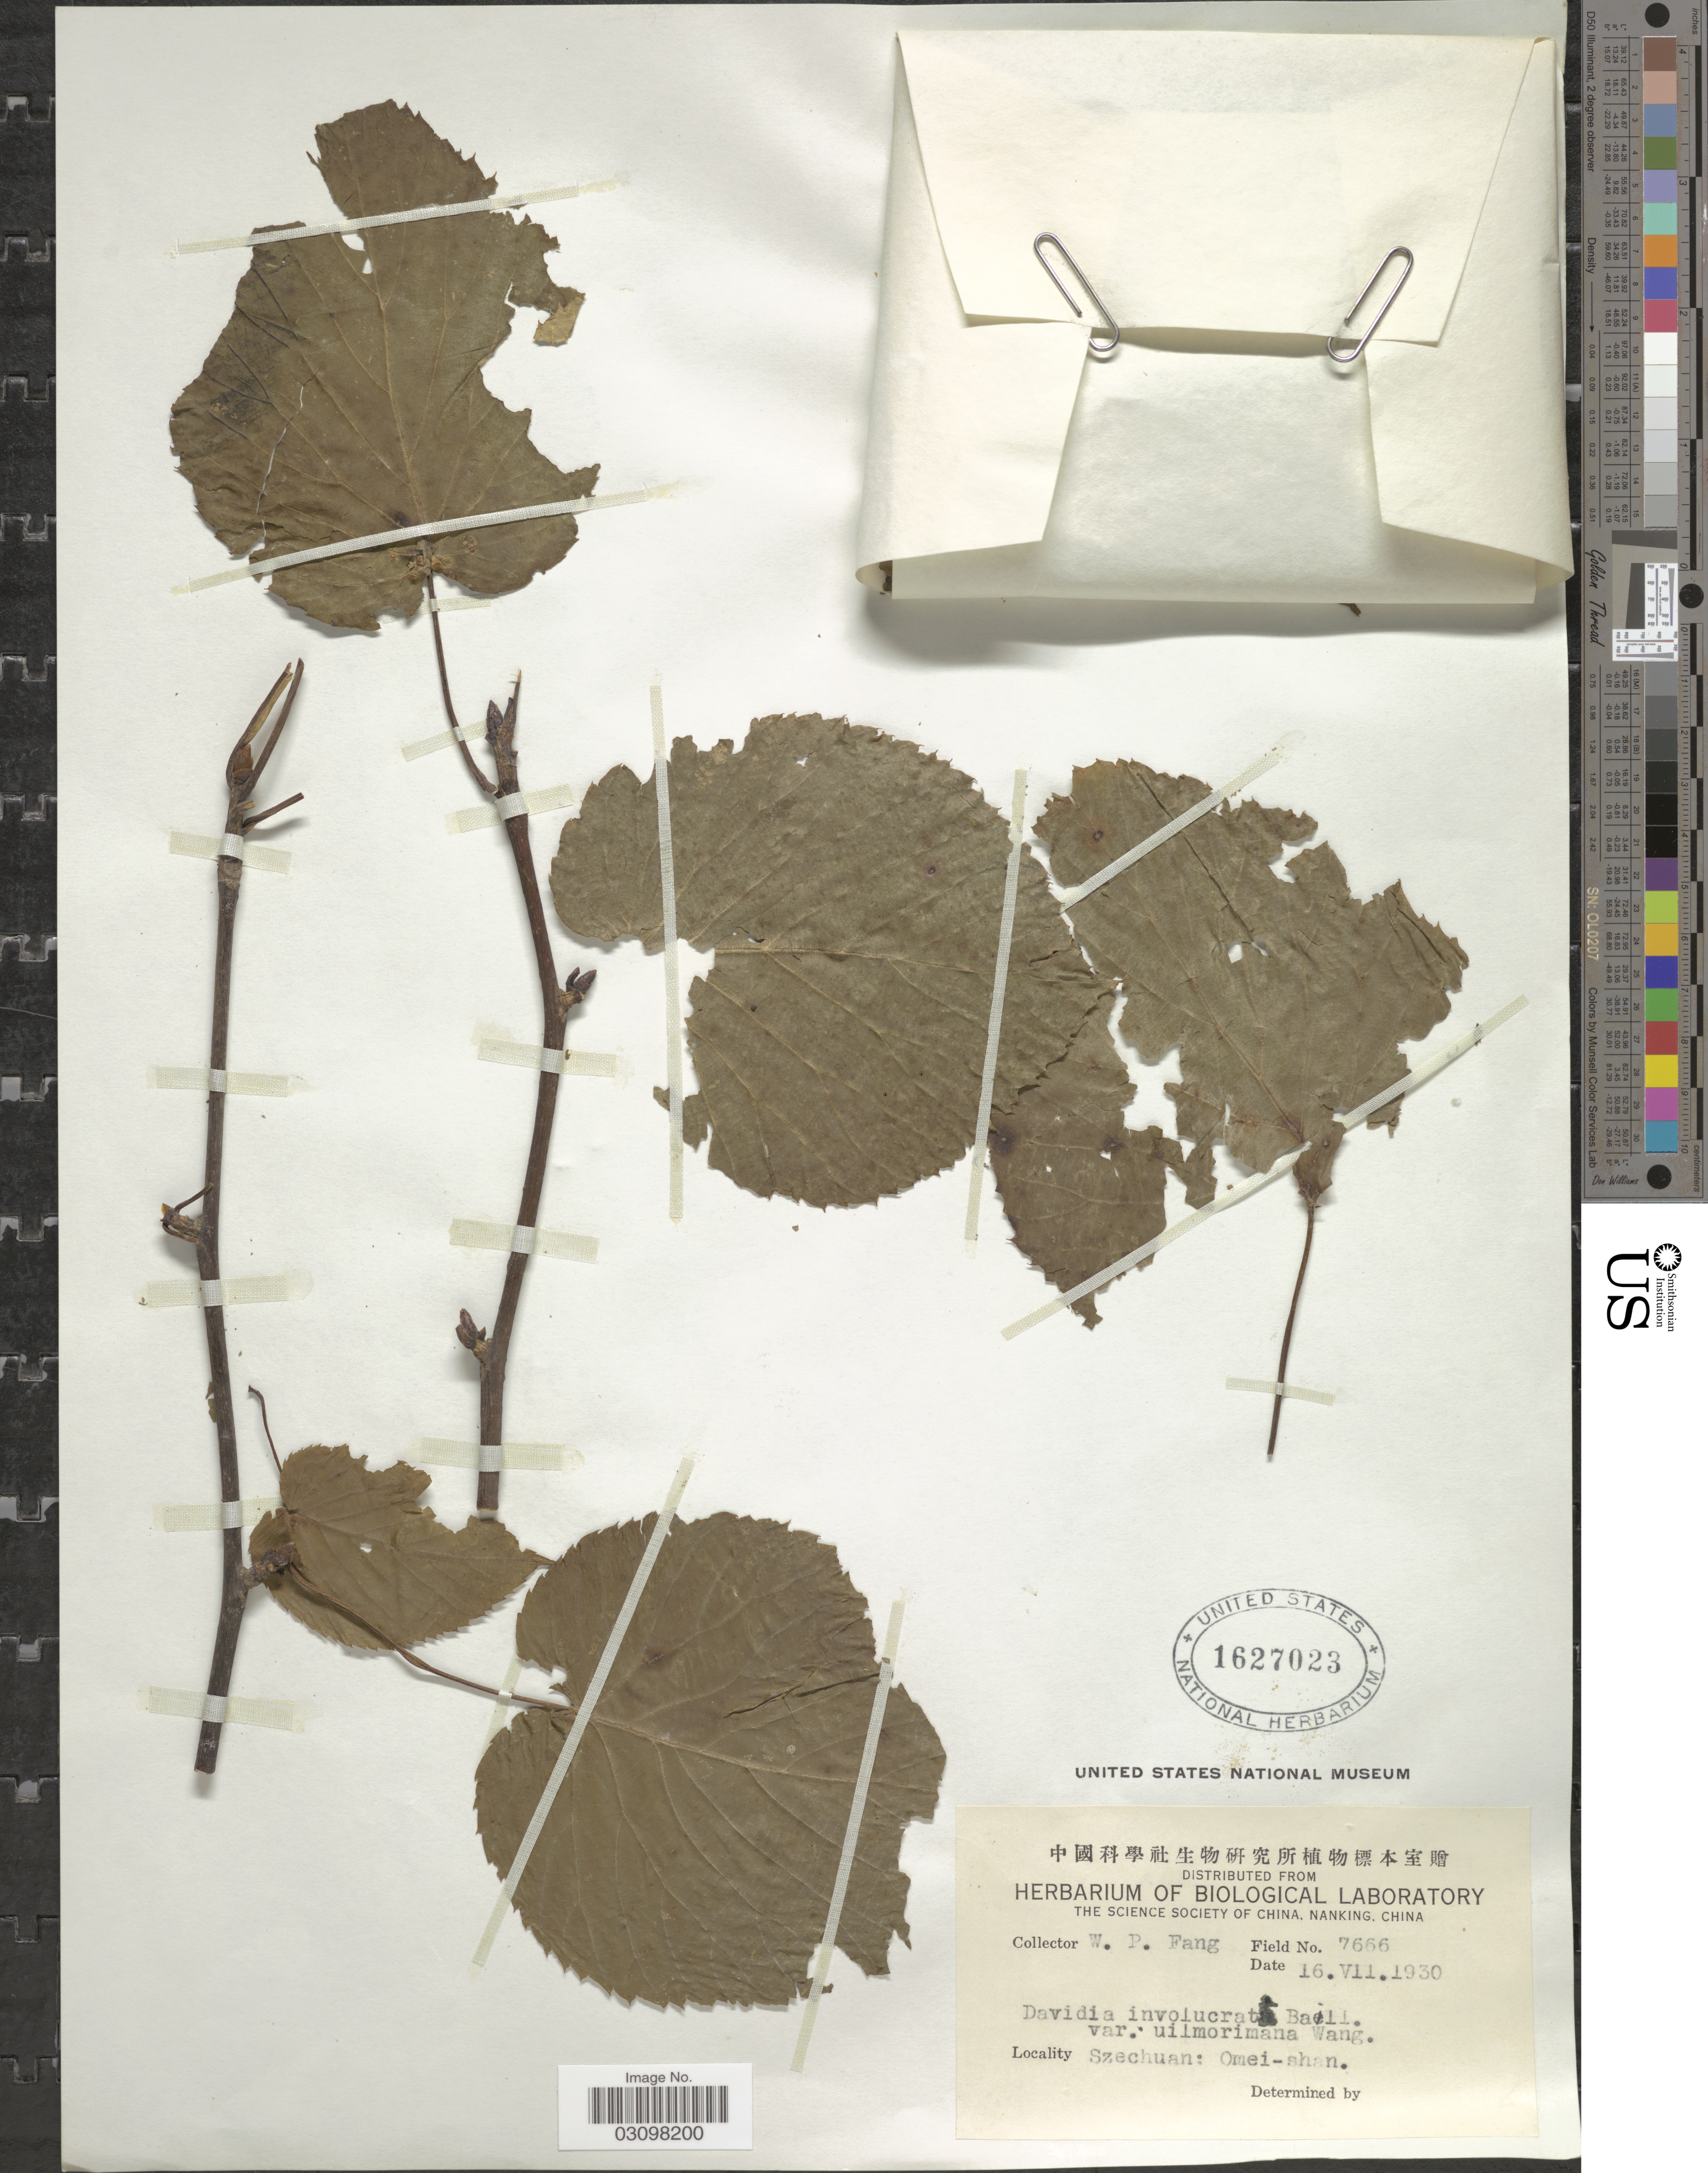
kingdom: Plantae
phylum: Tracheophyta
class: Magnoliopsida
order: Cornales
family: Nyssaceae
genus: Davidia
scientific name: Davidia involucrata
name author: Baill.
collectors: W. P. Fang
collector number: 7666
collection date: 1930-07-16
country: China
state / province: Sichuan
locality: Szechuan: Omei- shan.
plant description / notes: Fruit temporarily sampled for micro-CT scanning.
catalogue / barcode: US 1627023